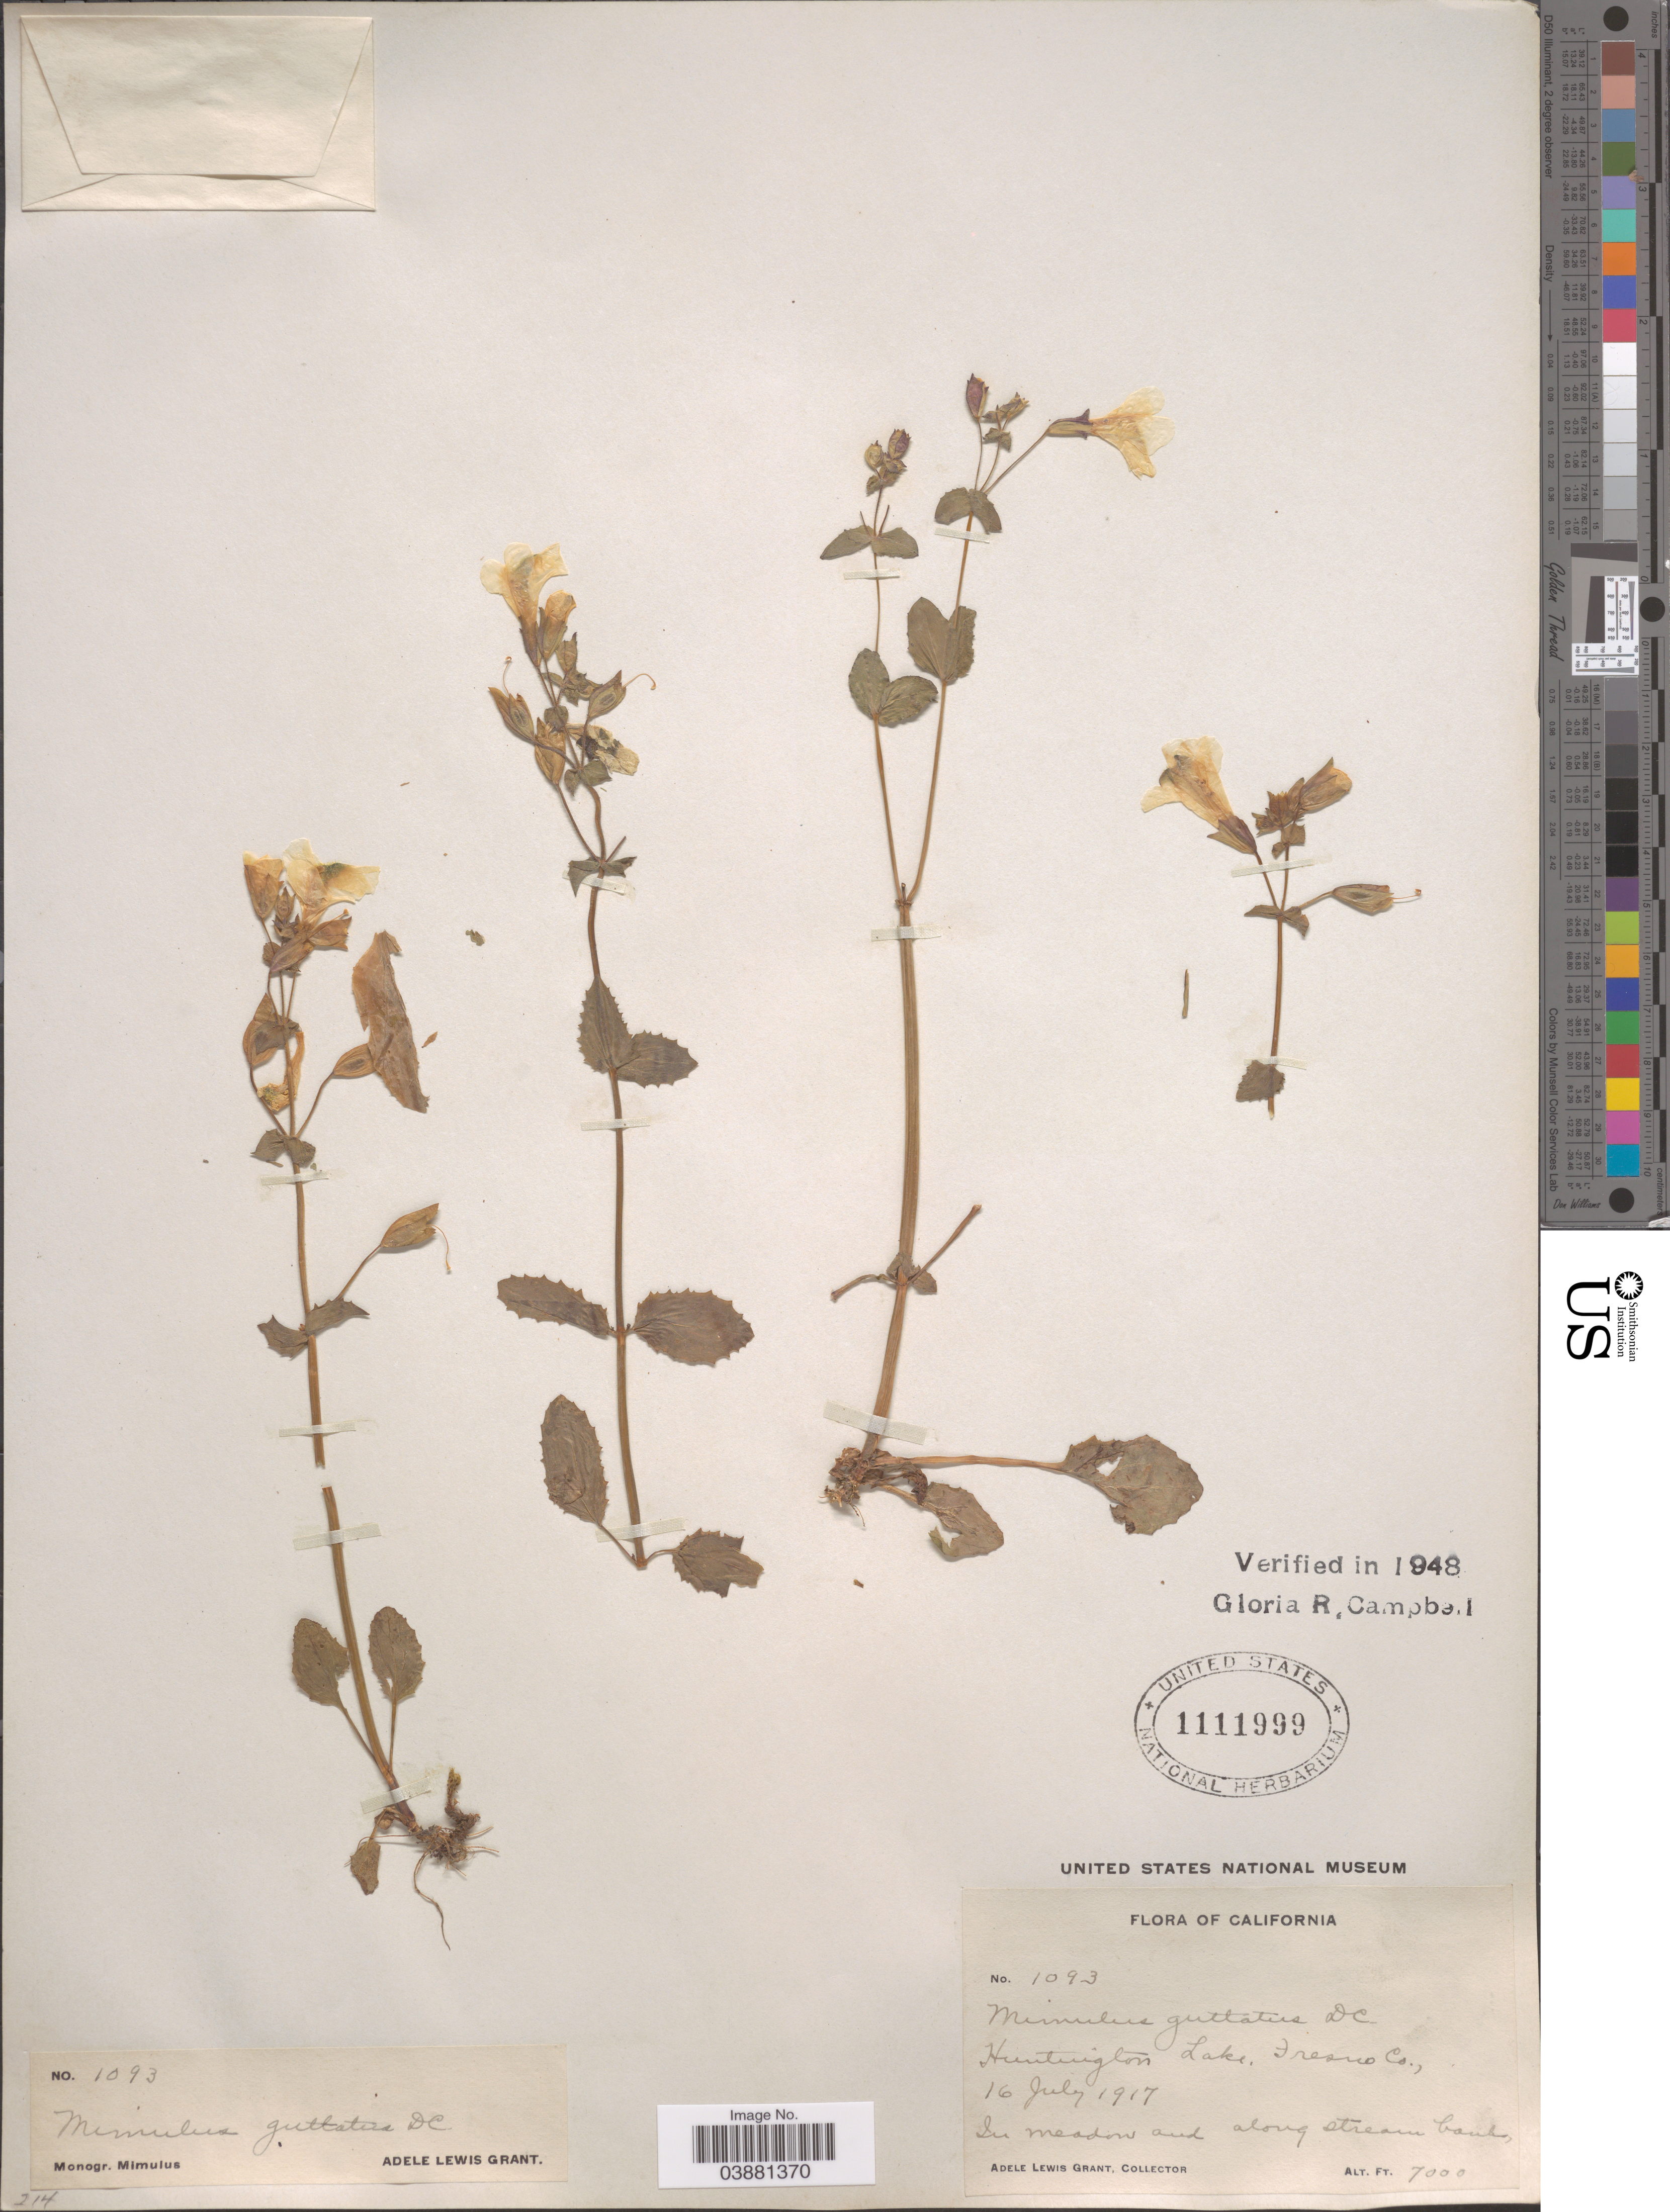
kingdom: Plantae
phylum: Tracheophyta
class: Magnoliopsida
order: Lamiales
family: Phrymaceae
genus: Mimulus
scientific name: Mimulus guttatus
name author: DC.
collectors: A. L. Grant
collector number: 1093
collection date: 1917-07-16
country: United States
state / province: California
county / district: Fresno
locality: Huntington Lake, Fresno Co. In meadow and along stream banks.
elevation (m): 2134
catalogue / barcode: US 1111999